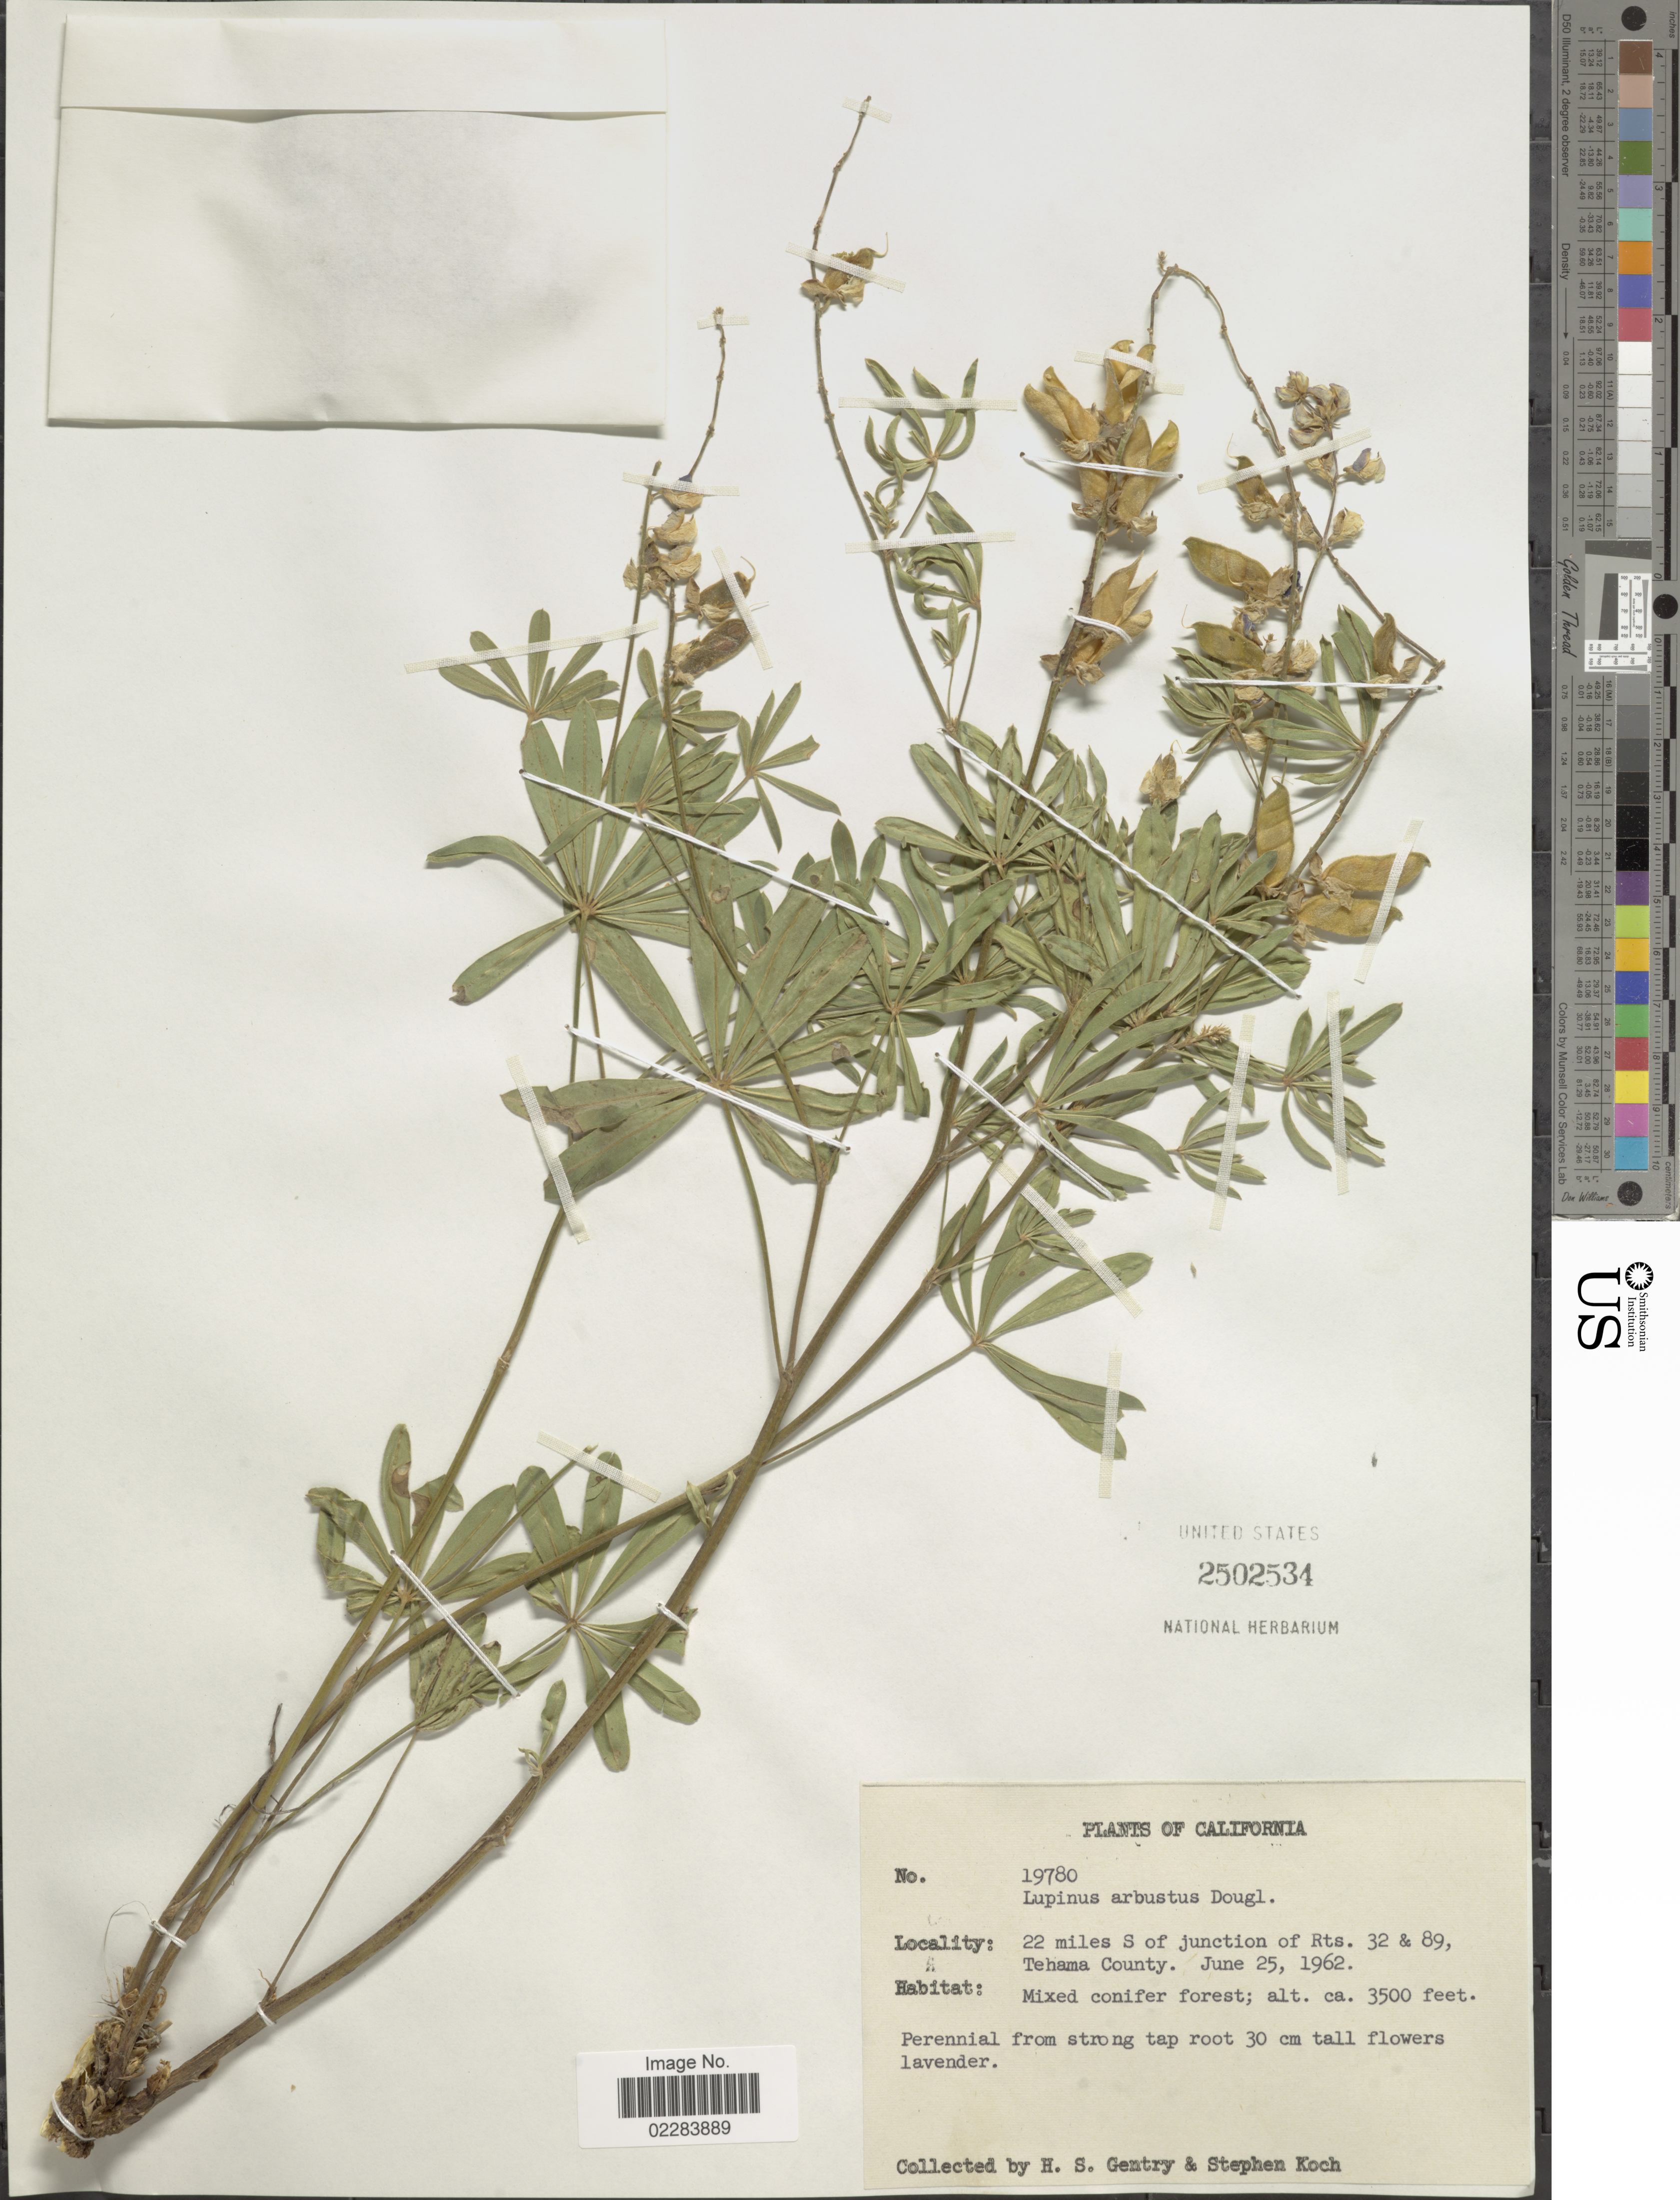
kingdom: Plantae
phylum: Tracheophyta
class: Magnoliopsida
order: Fabales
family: Fabaceae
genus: Lupinus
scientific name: Lupinus arbustus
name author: Lindl.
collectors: H. S. Gentry & S. D. Koch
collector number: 19780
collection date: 1962-06-25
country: United States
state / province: California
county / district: Tehama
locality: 22 miles S of junction of Rts. 32 & 89, Tehama County.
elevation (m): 1067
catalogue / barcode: US 2502534